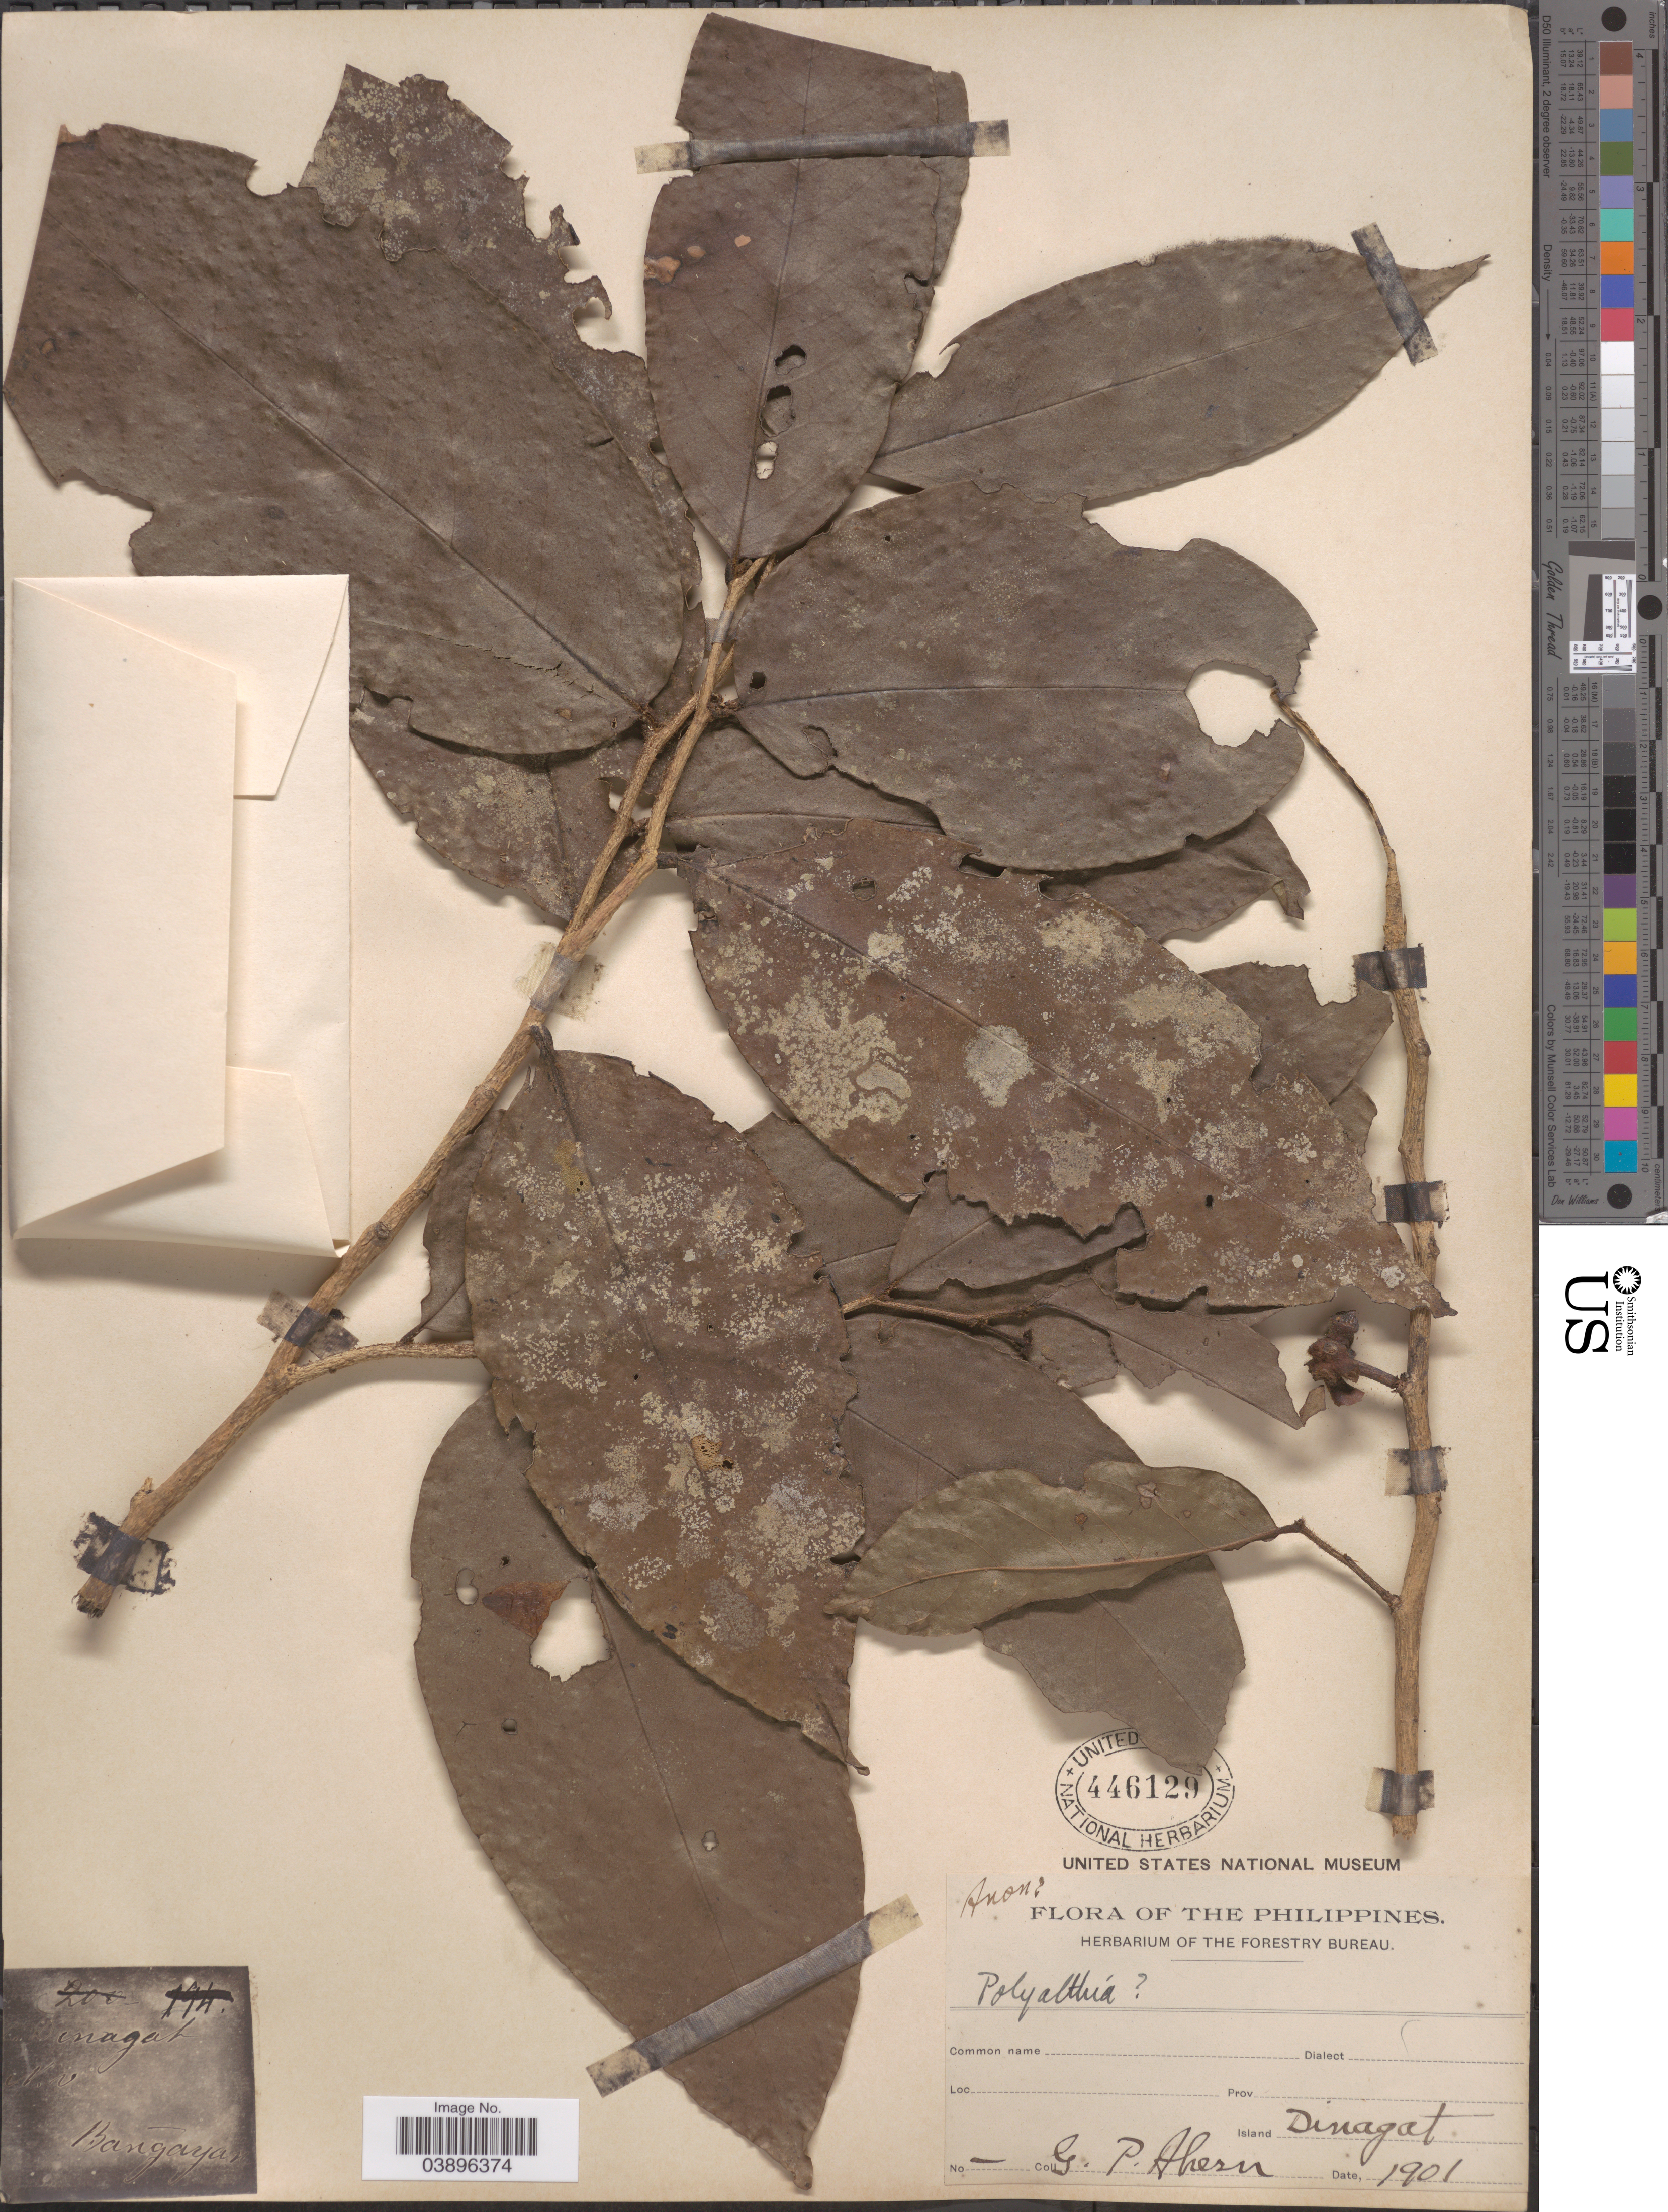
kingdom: Plantae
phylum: Tracheophyta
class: Magnoliopsida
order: Magnoliales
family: Annonaceae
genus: Polyalthia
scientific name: Polyalthia sp.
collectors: G. Ahern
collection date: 1901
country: Philippines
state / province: Caraga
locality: Dinagat. Bangayan.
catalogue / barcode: US 446129